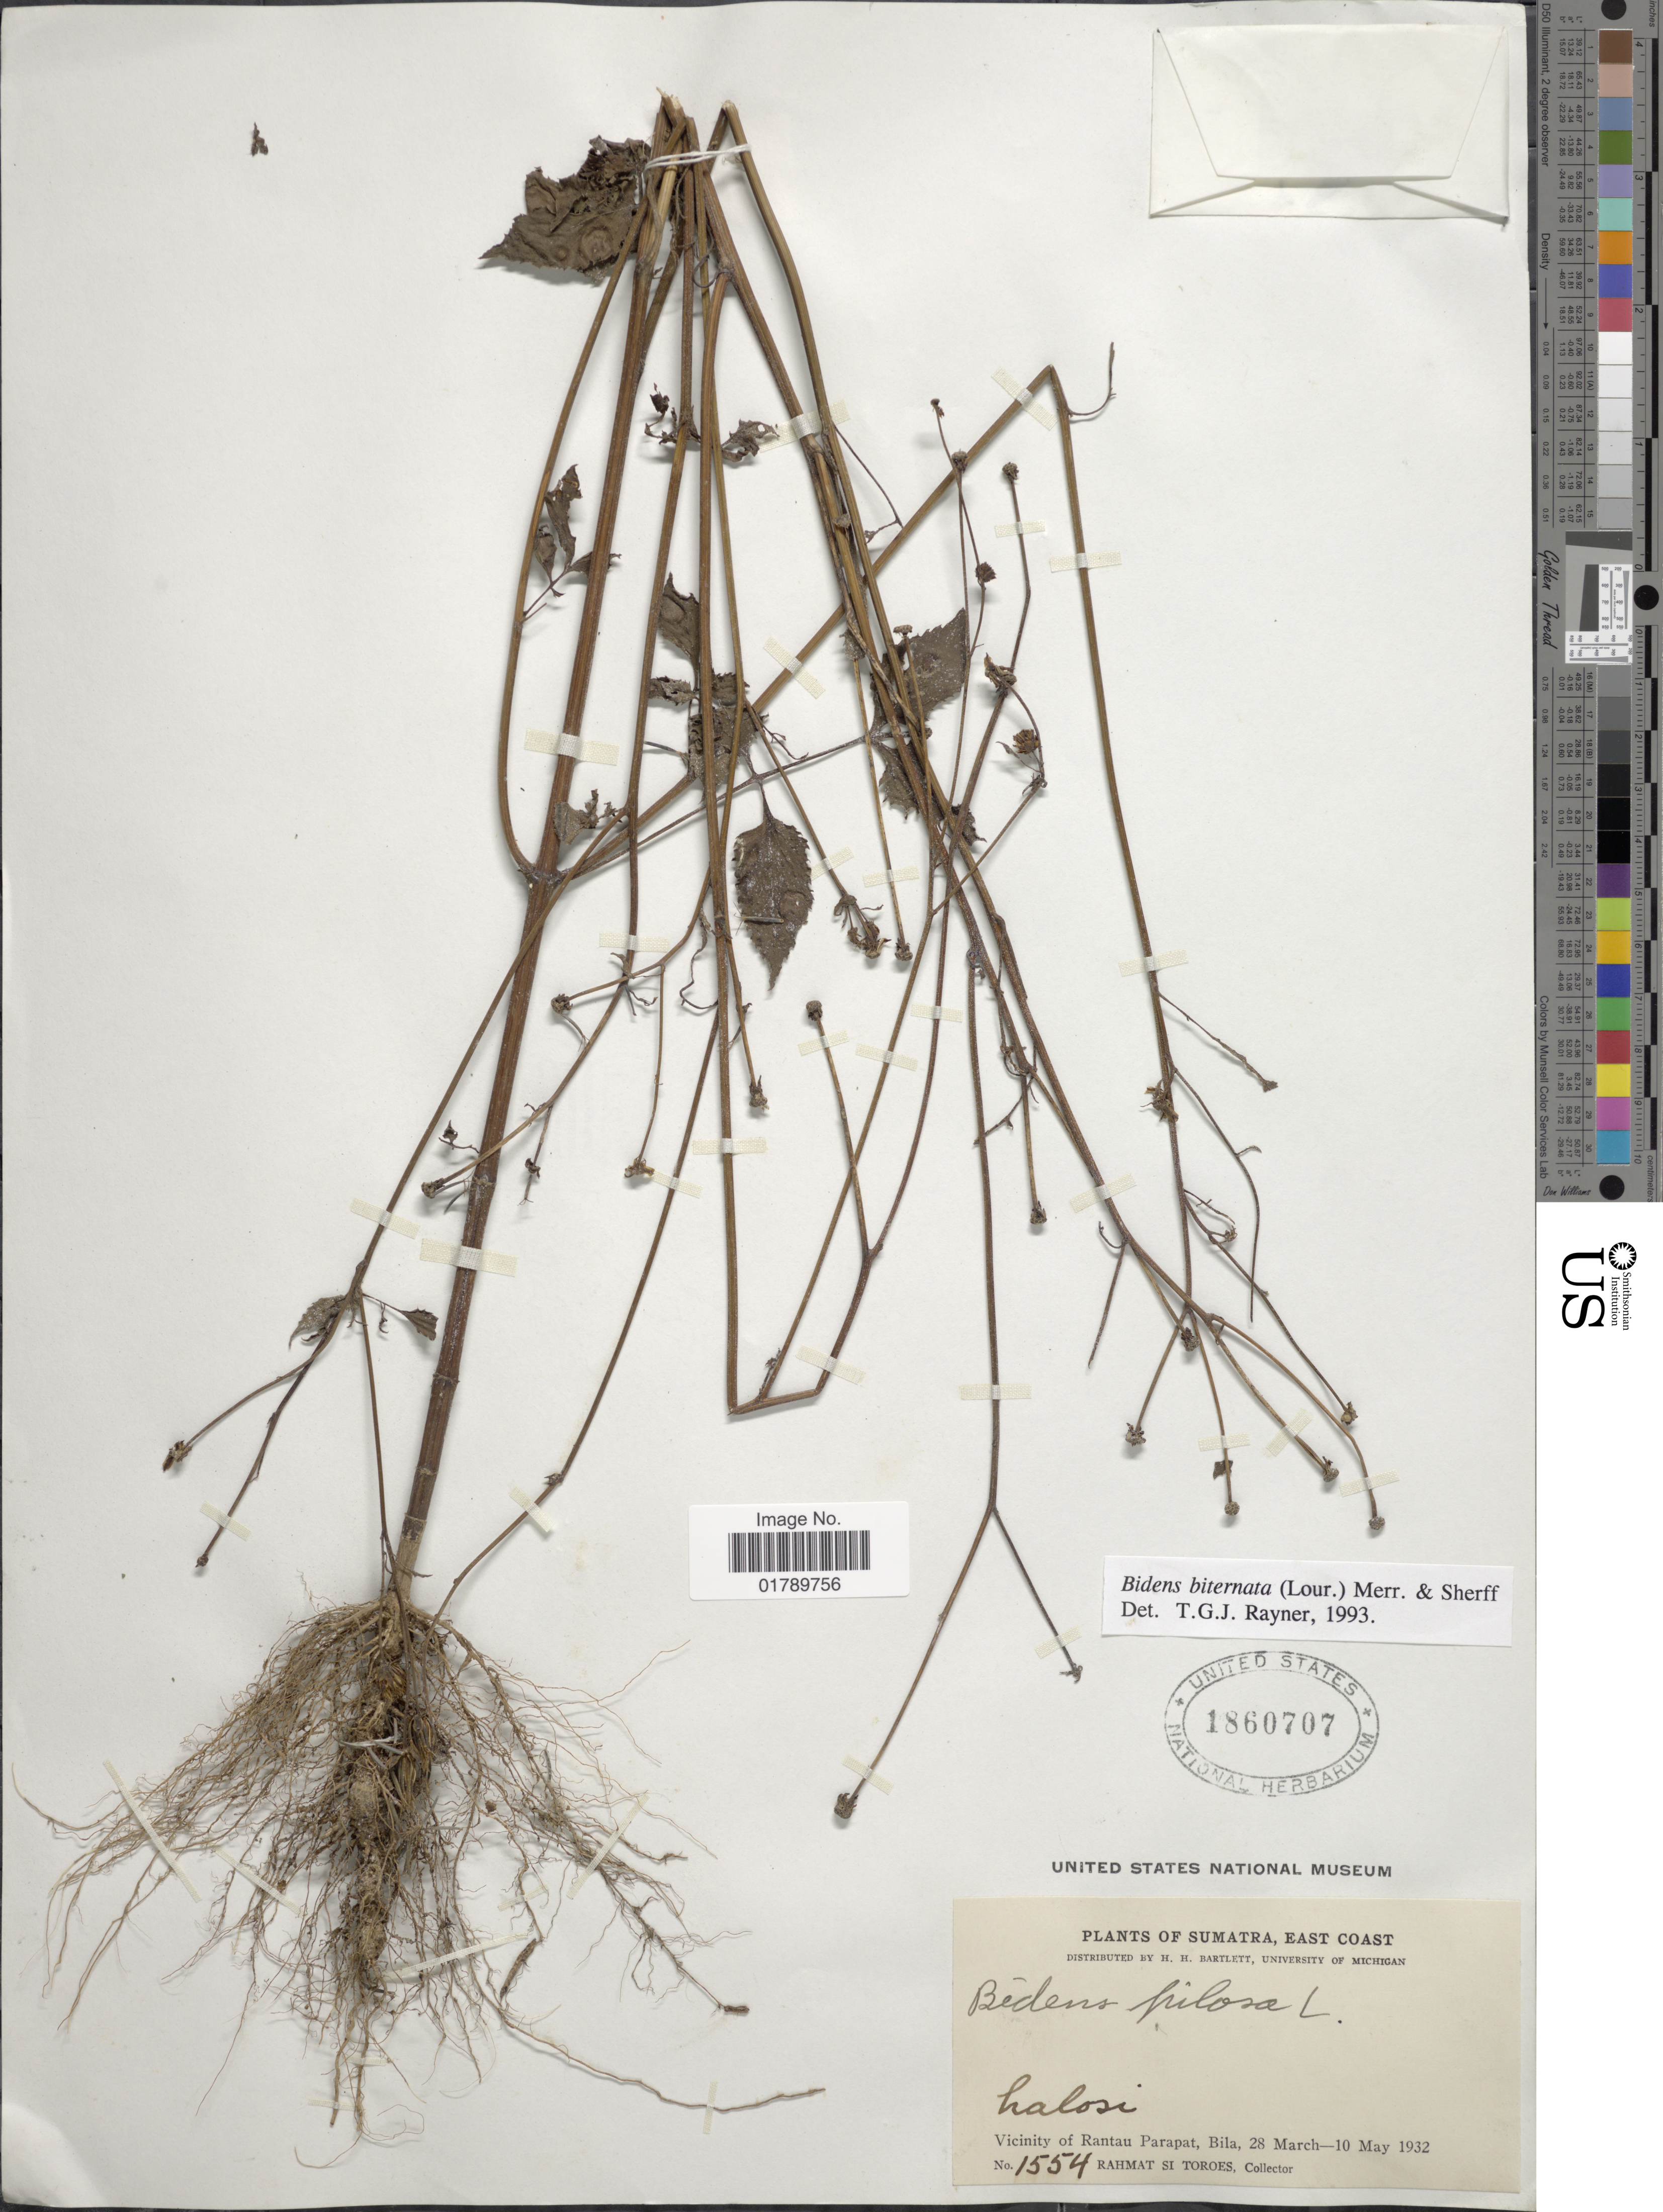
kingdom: Plantae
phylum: Tracheophyta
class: Magnoliopsida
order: Asterales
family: Asteraceae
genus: Bidens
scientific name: Bidens biternata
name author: (Lour.) Merr. & Sherff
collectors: Rahmat Si Boeea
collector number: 1554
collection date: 1932-03-28/1932-05-10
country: Indonesia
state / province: Sumatra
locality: Sumatra, East Coast. Vicinity of Rantau Parapat, Bila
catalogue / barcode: US 1860707